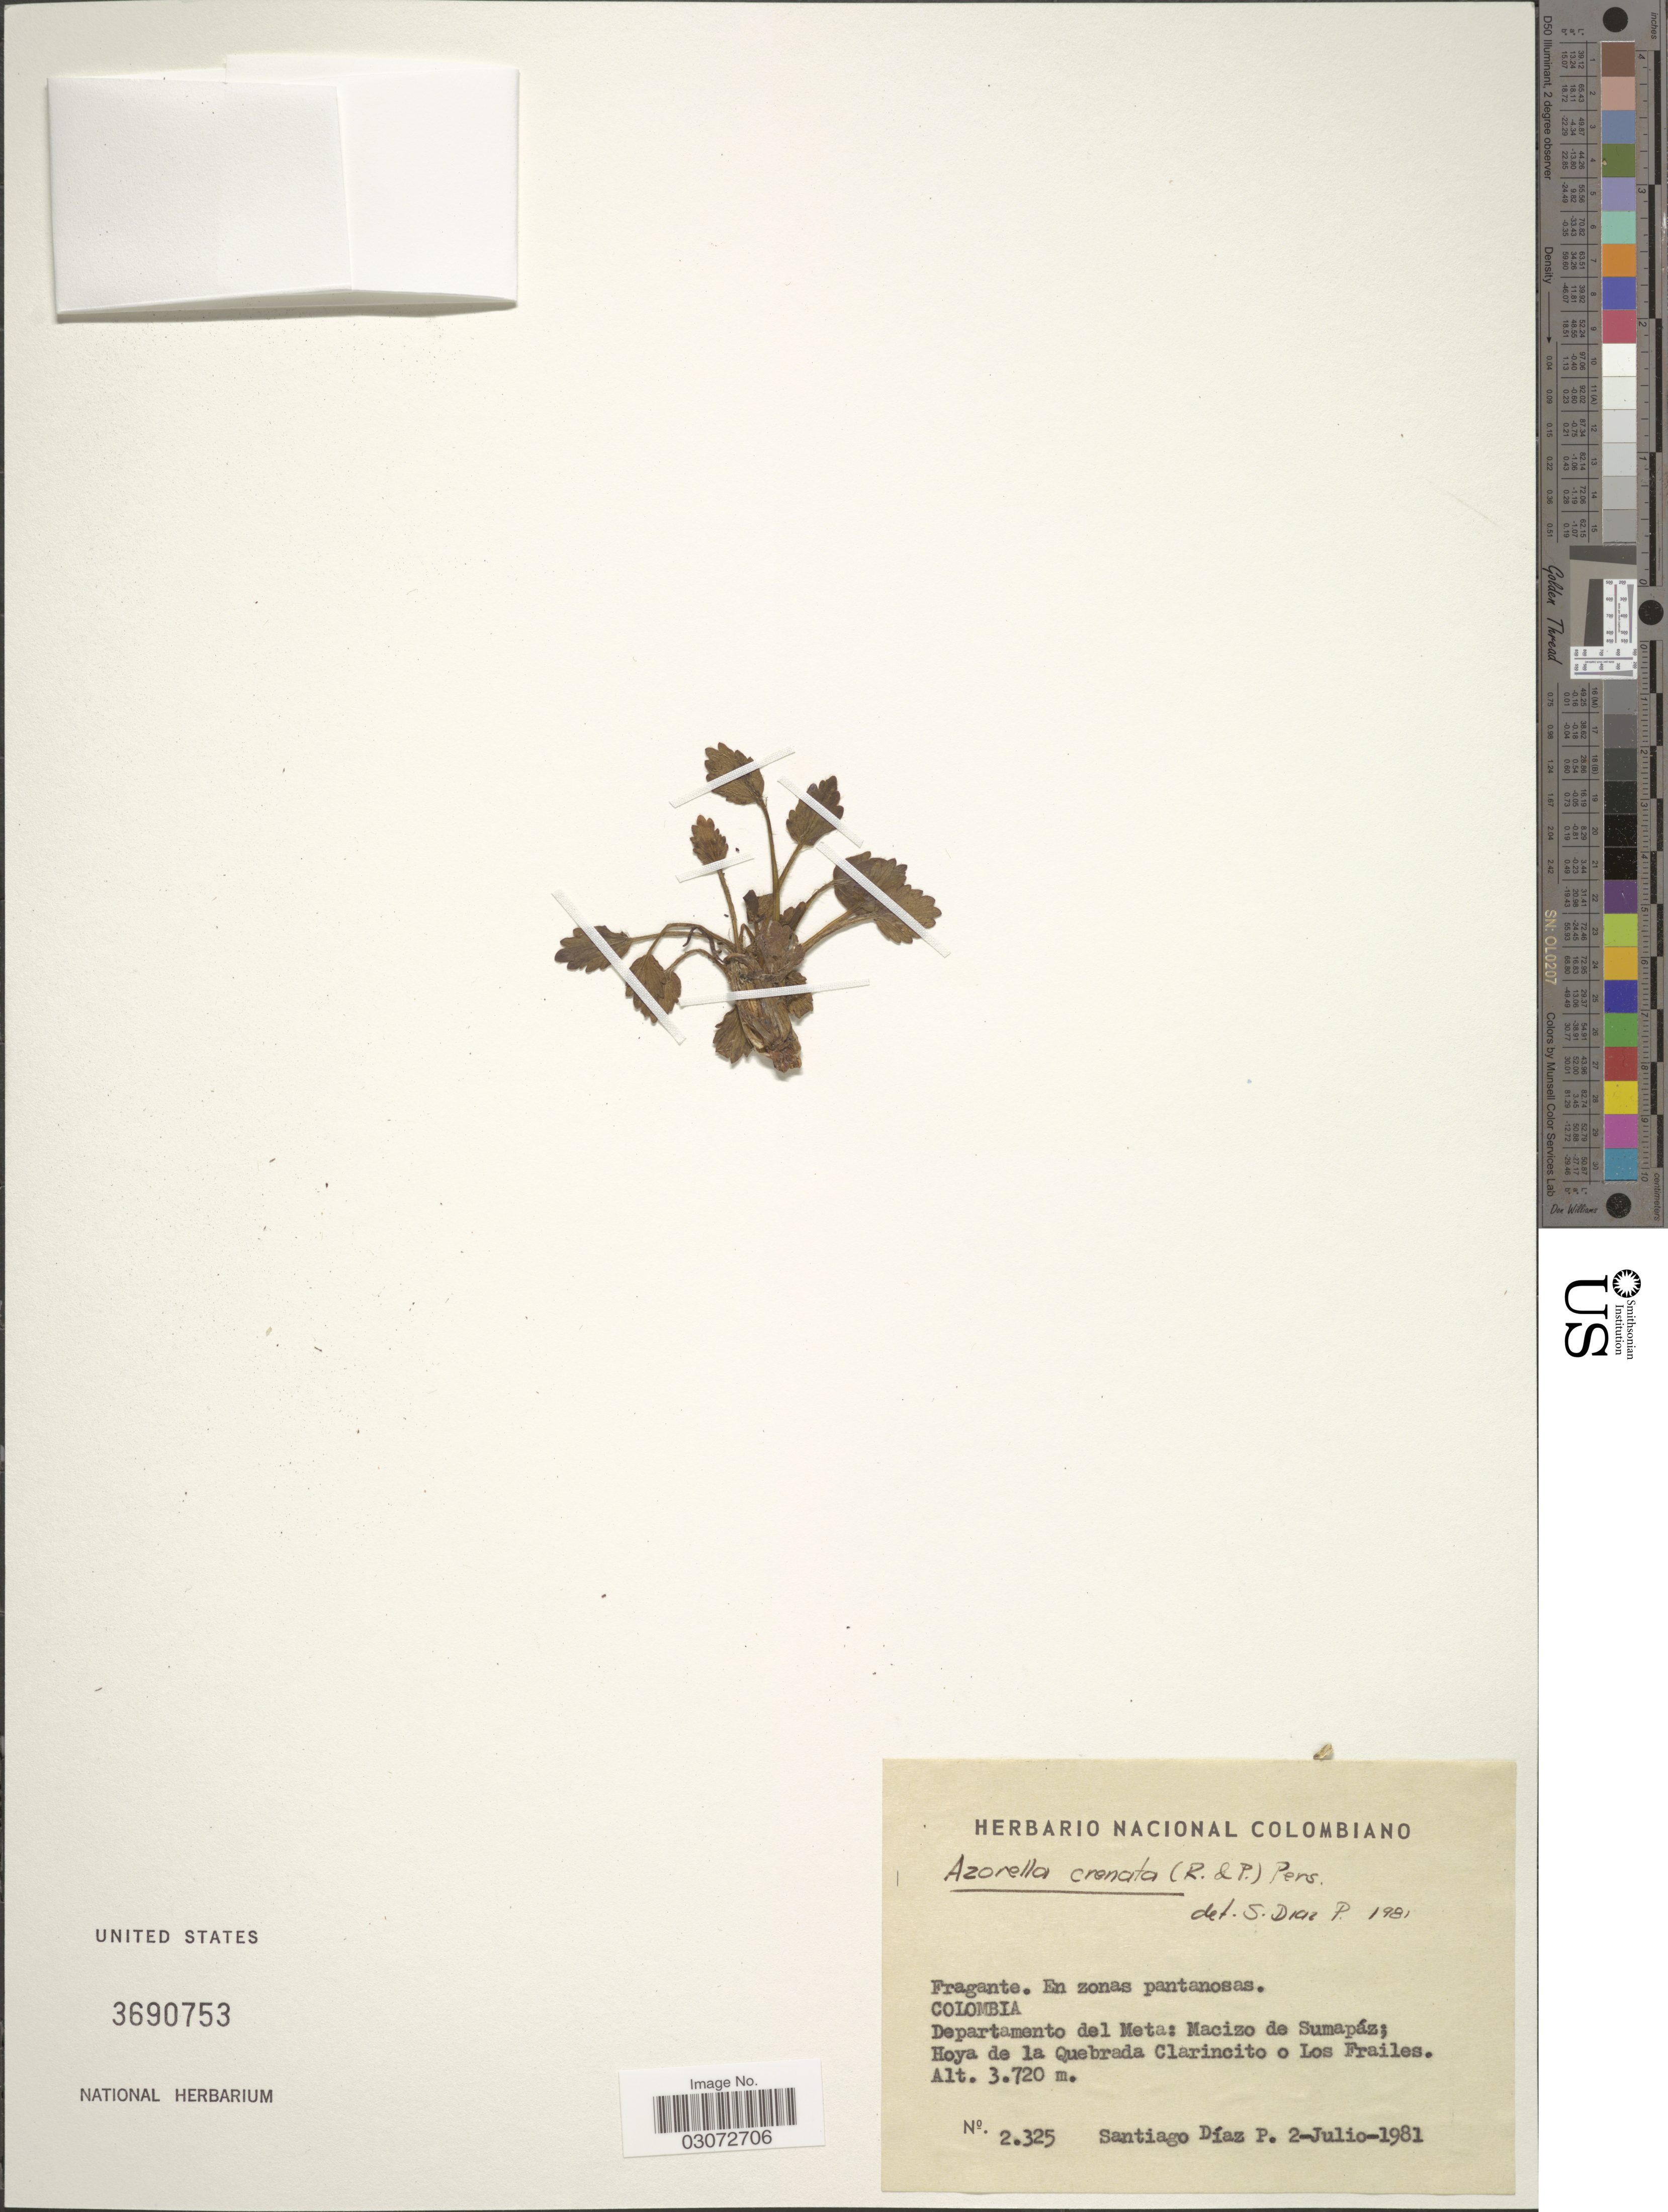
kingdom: Plantae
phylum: Tracheophyta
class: Magnoliopsida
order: Apiales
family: Apiaceae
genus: Azorella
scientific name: Azorella crenata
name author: (Ruiz & Pav.) Pers.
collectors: S. Diaz P.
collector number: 2325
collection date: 1981-07-02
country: Colombia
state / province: Meta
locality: Departamento del Meta: Macizo de Sumapáz; Hoya de la Quebrada Clarincito o Los Frailes.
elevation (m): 3720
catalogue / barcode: US 3690753